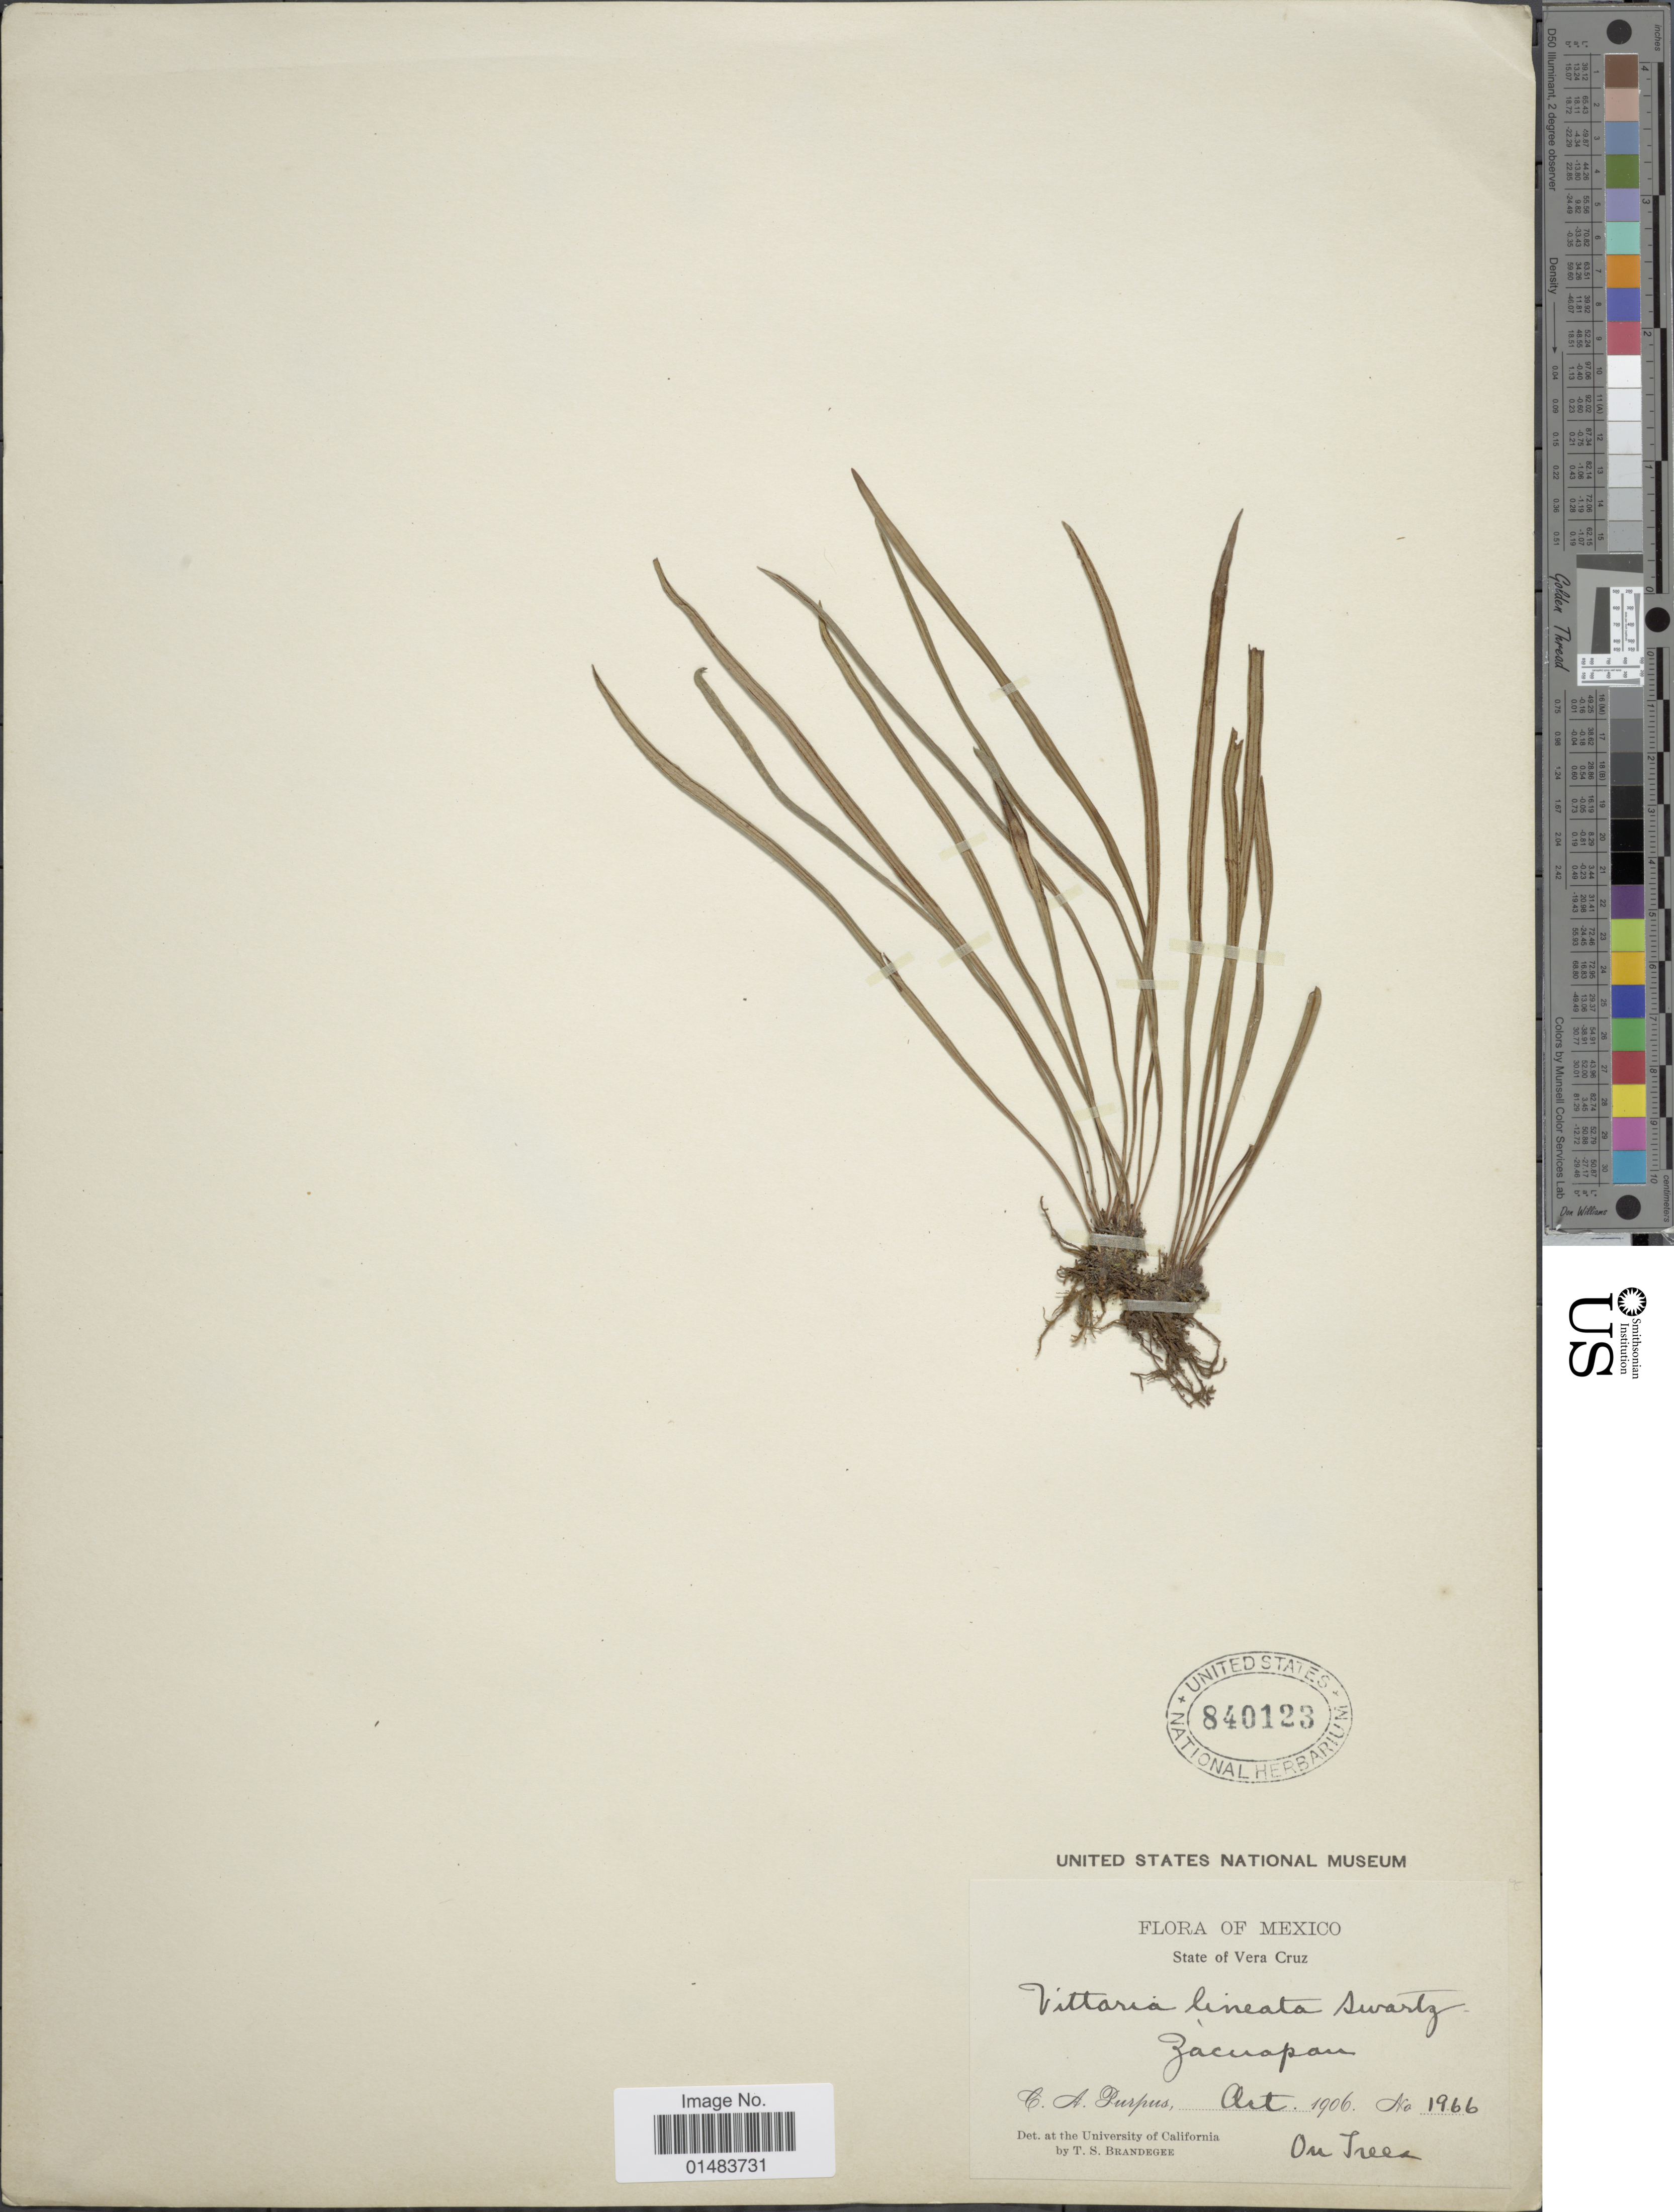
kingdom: Plantae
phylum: Tracheophyta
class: Polypodiopsida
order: Polypodiales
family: Pteridaceae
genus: Vittaria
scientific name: Vittaria lineata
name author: (L.) Sm.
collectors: C. A. Purpus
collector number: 1966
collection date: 1906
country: Mexico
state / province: Veracruz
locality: Flora of Mexico, Zacuapn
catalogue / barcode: US 840123